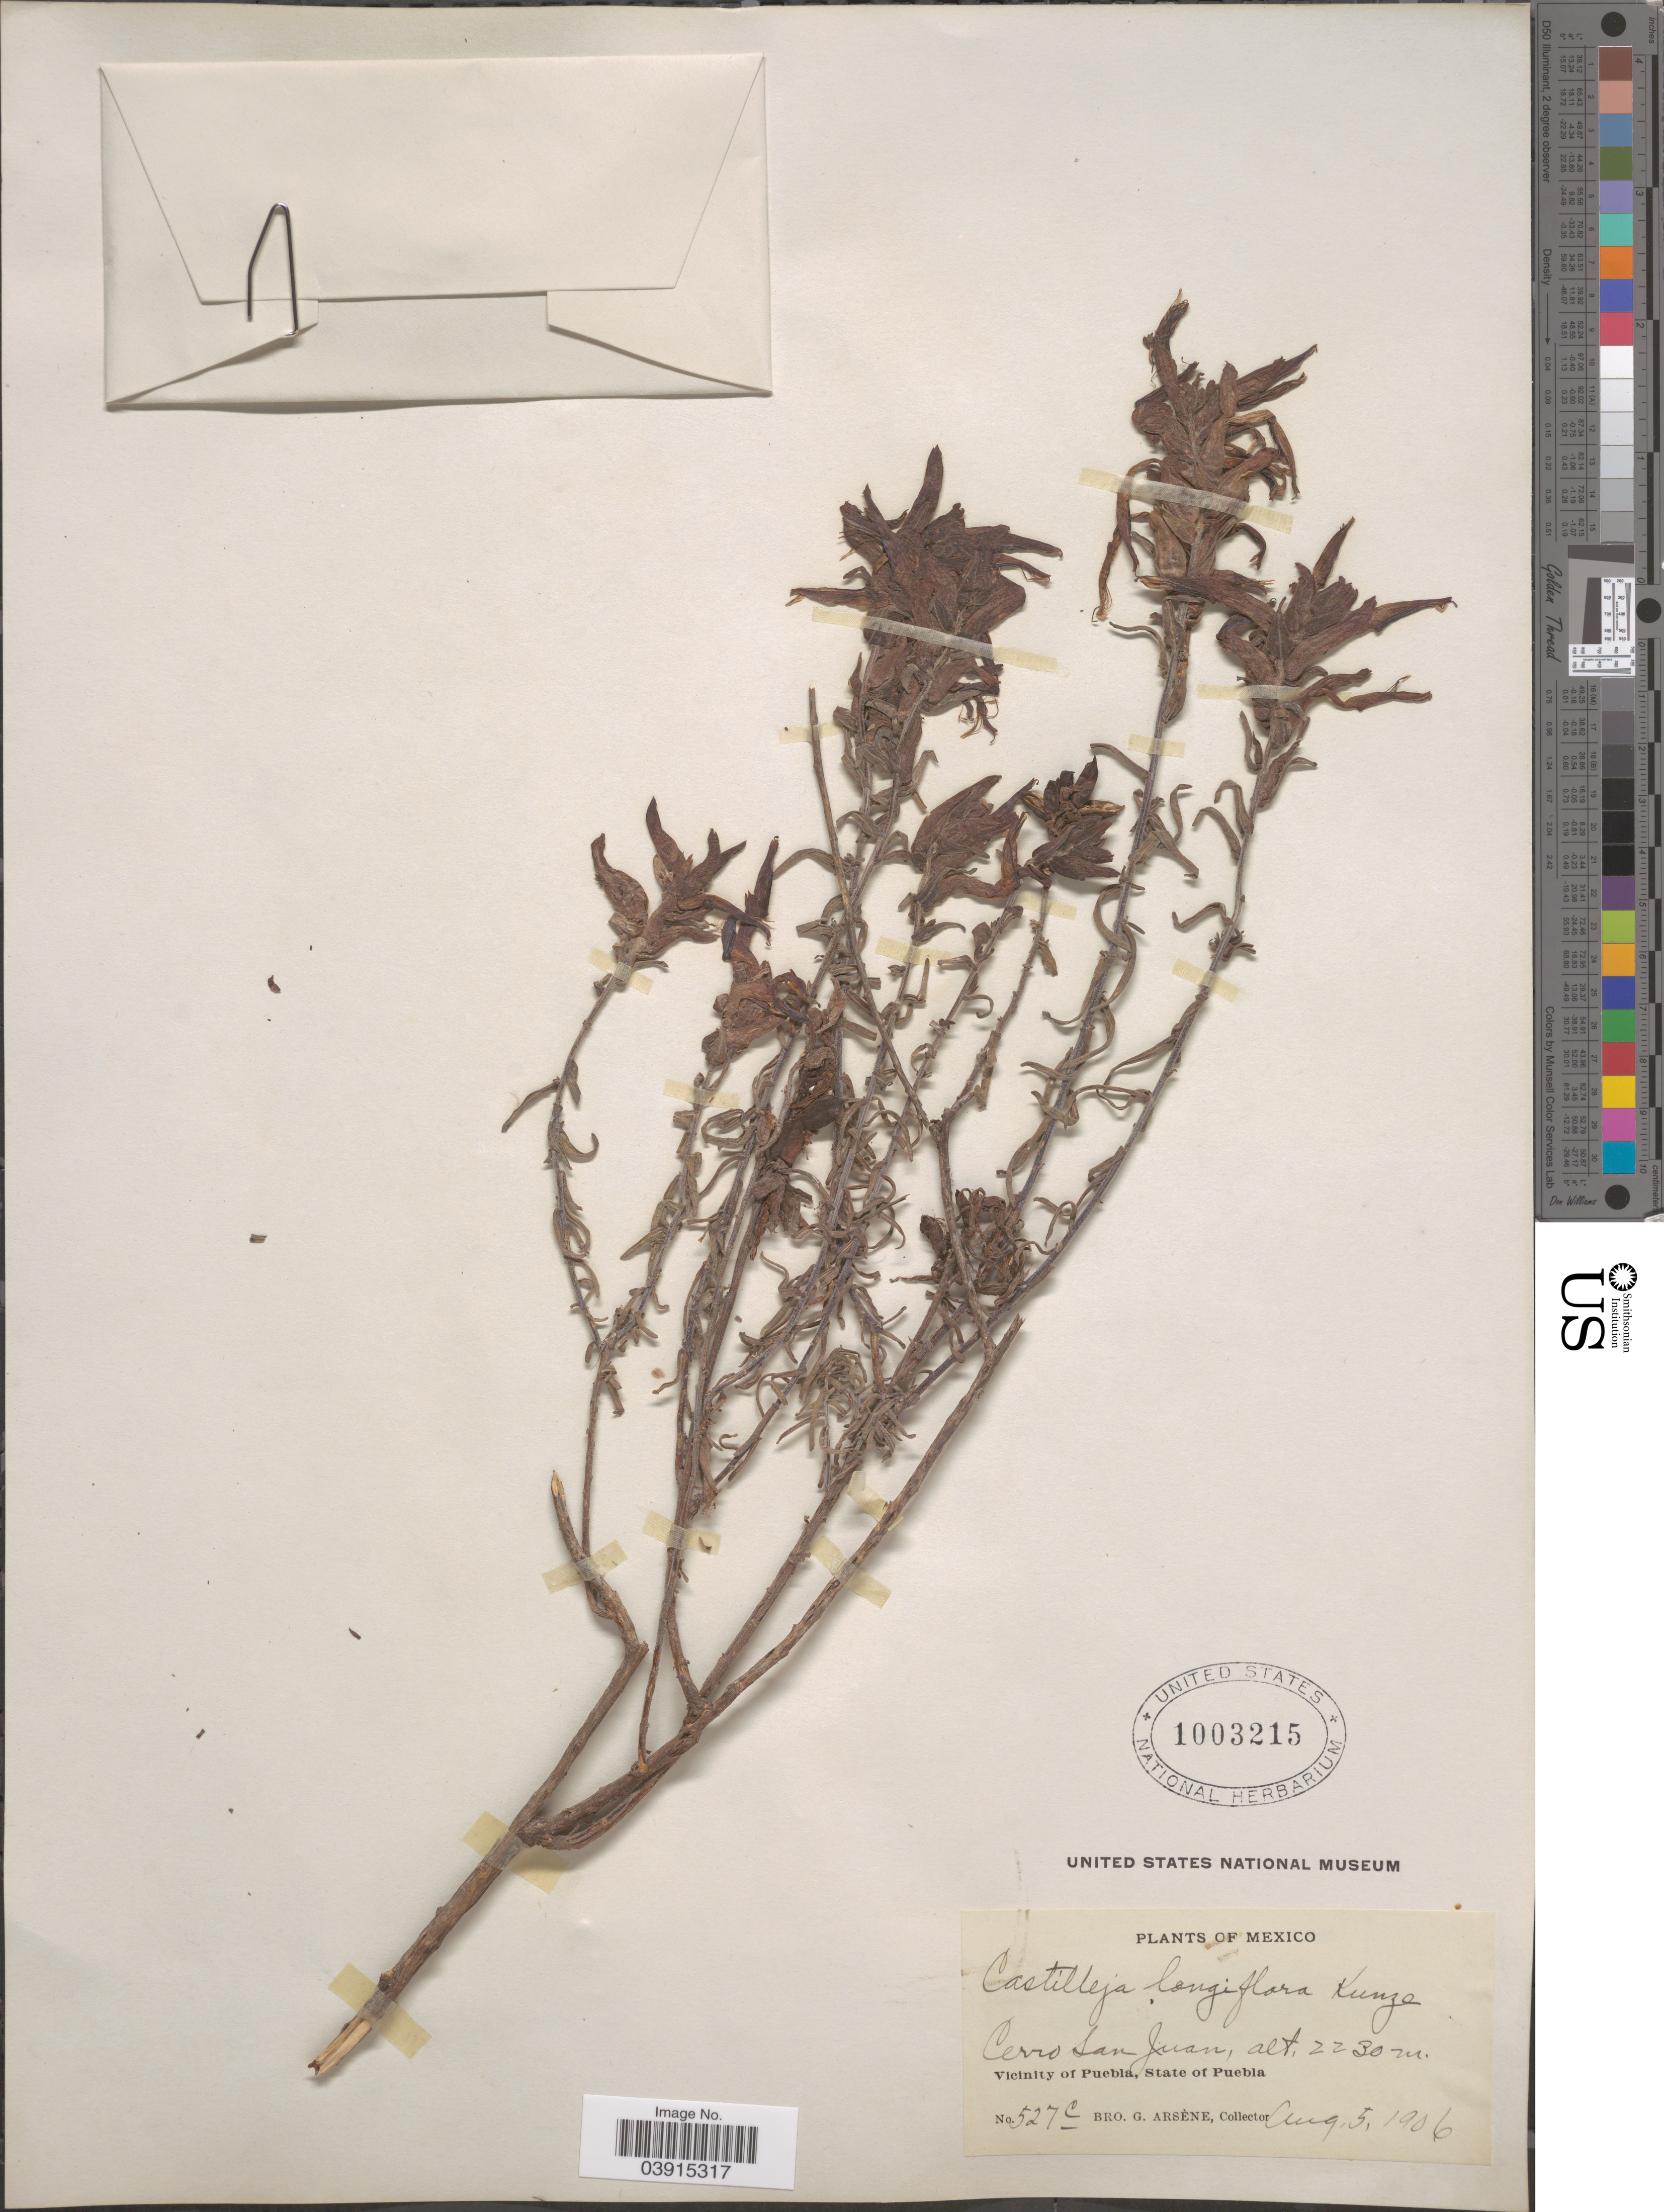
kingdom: Plantae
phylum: Tracheophyta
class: Magnoliopsida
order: Lamiales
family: Orobanchaceae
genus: Castilleja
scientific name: Castilleja longiflora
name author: Kunze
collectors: Bro. G. Arsène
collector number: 527c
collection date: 1906-08-05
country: Mexico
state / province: Puebla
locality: Cerro San Juan. Vicinity of Puebla.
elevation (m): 2230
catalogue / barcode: US 1003215